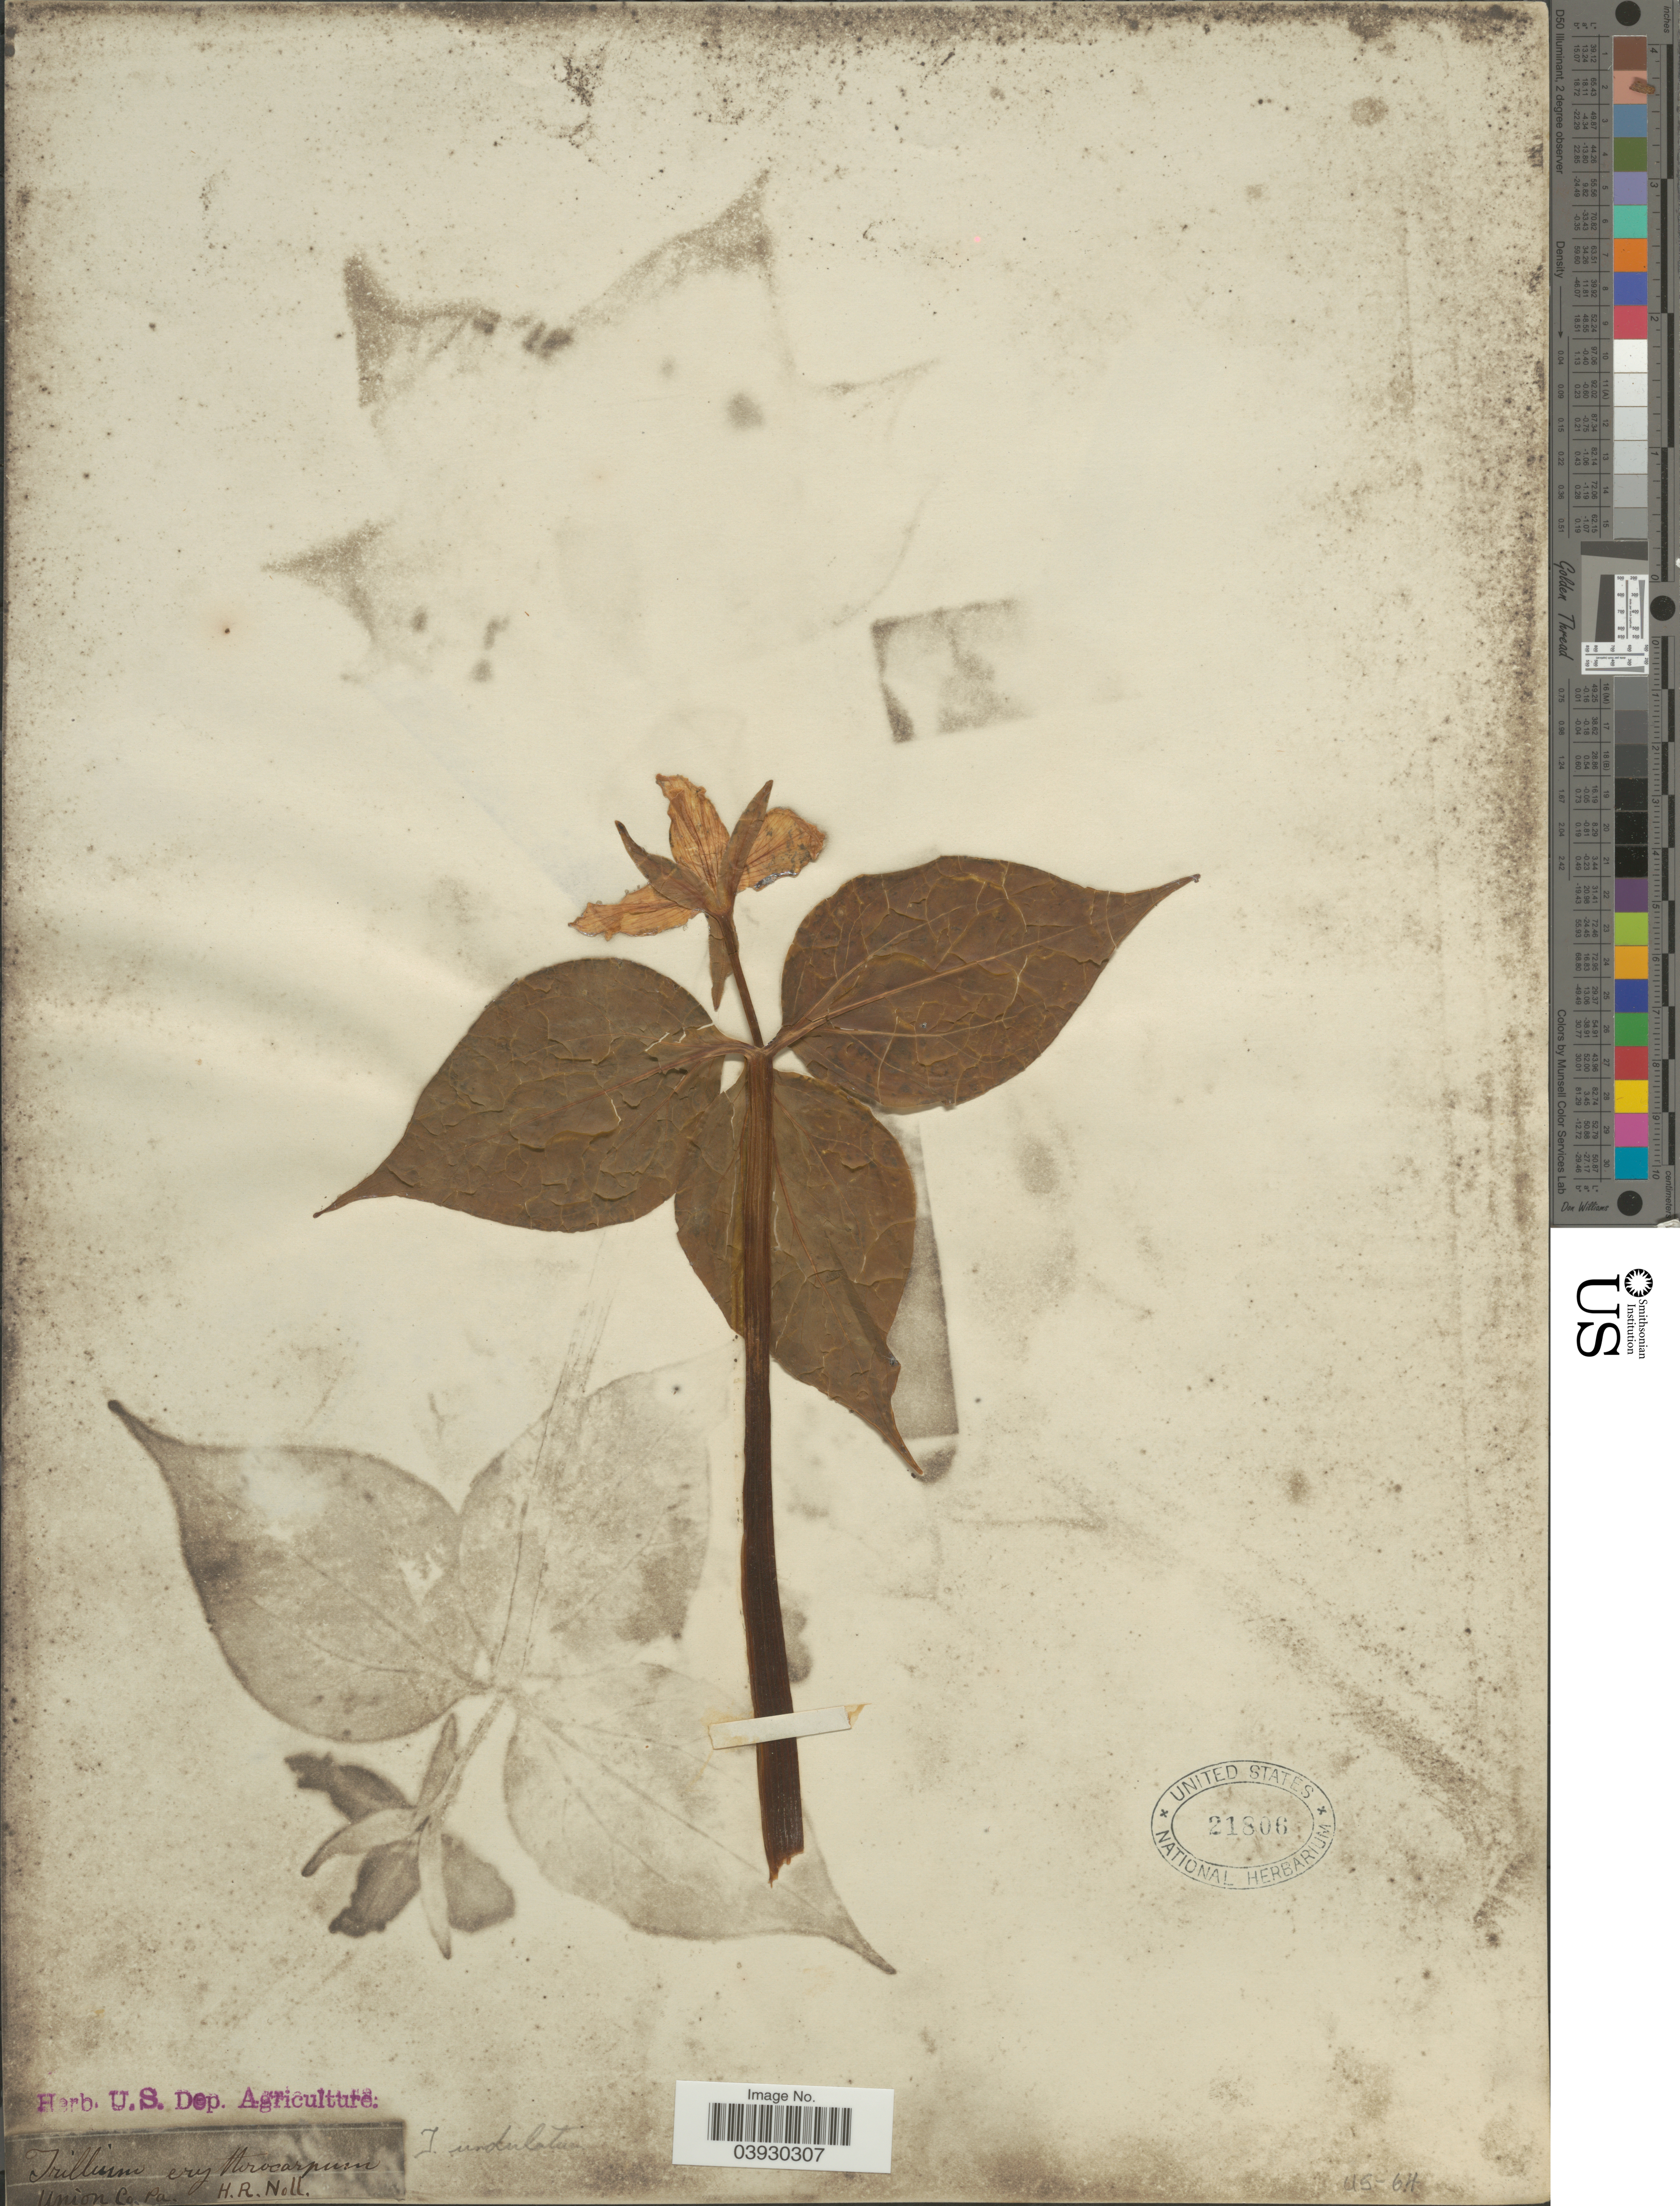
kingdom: Plantae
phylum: Tracheophyta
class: Liliopsida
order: Liliales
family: Melanthiaceae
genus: Trillium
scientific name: Trillium undulatum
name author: Willd.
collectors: H. Noll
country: United States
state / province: Pennsylvania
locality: Union Co.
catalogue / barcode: US 21806